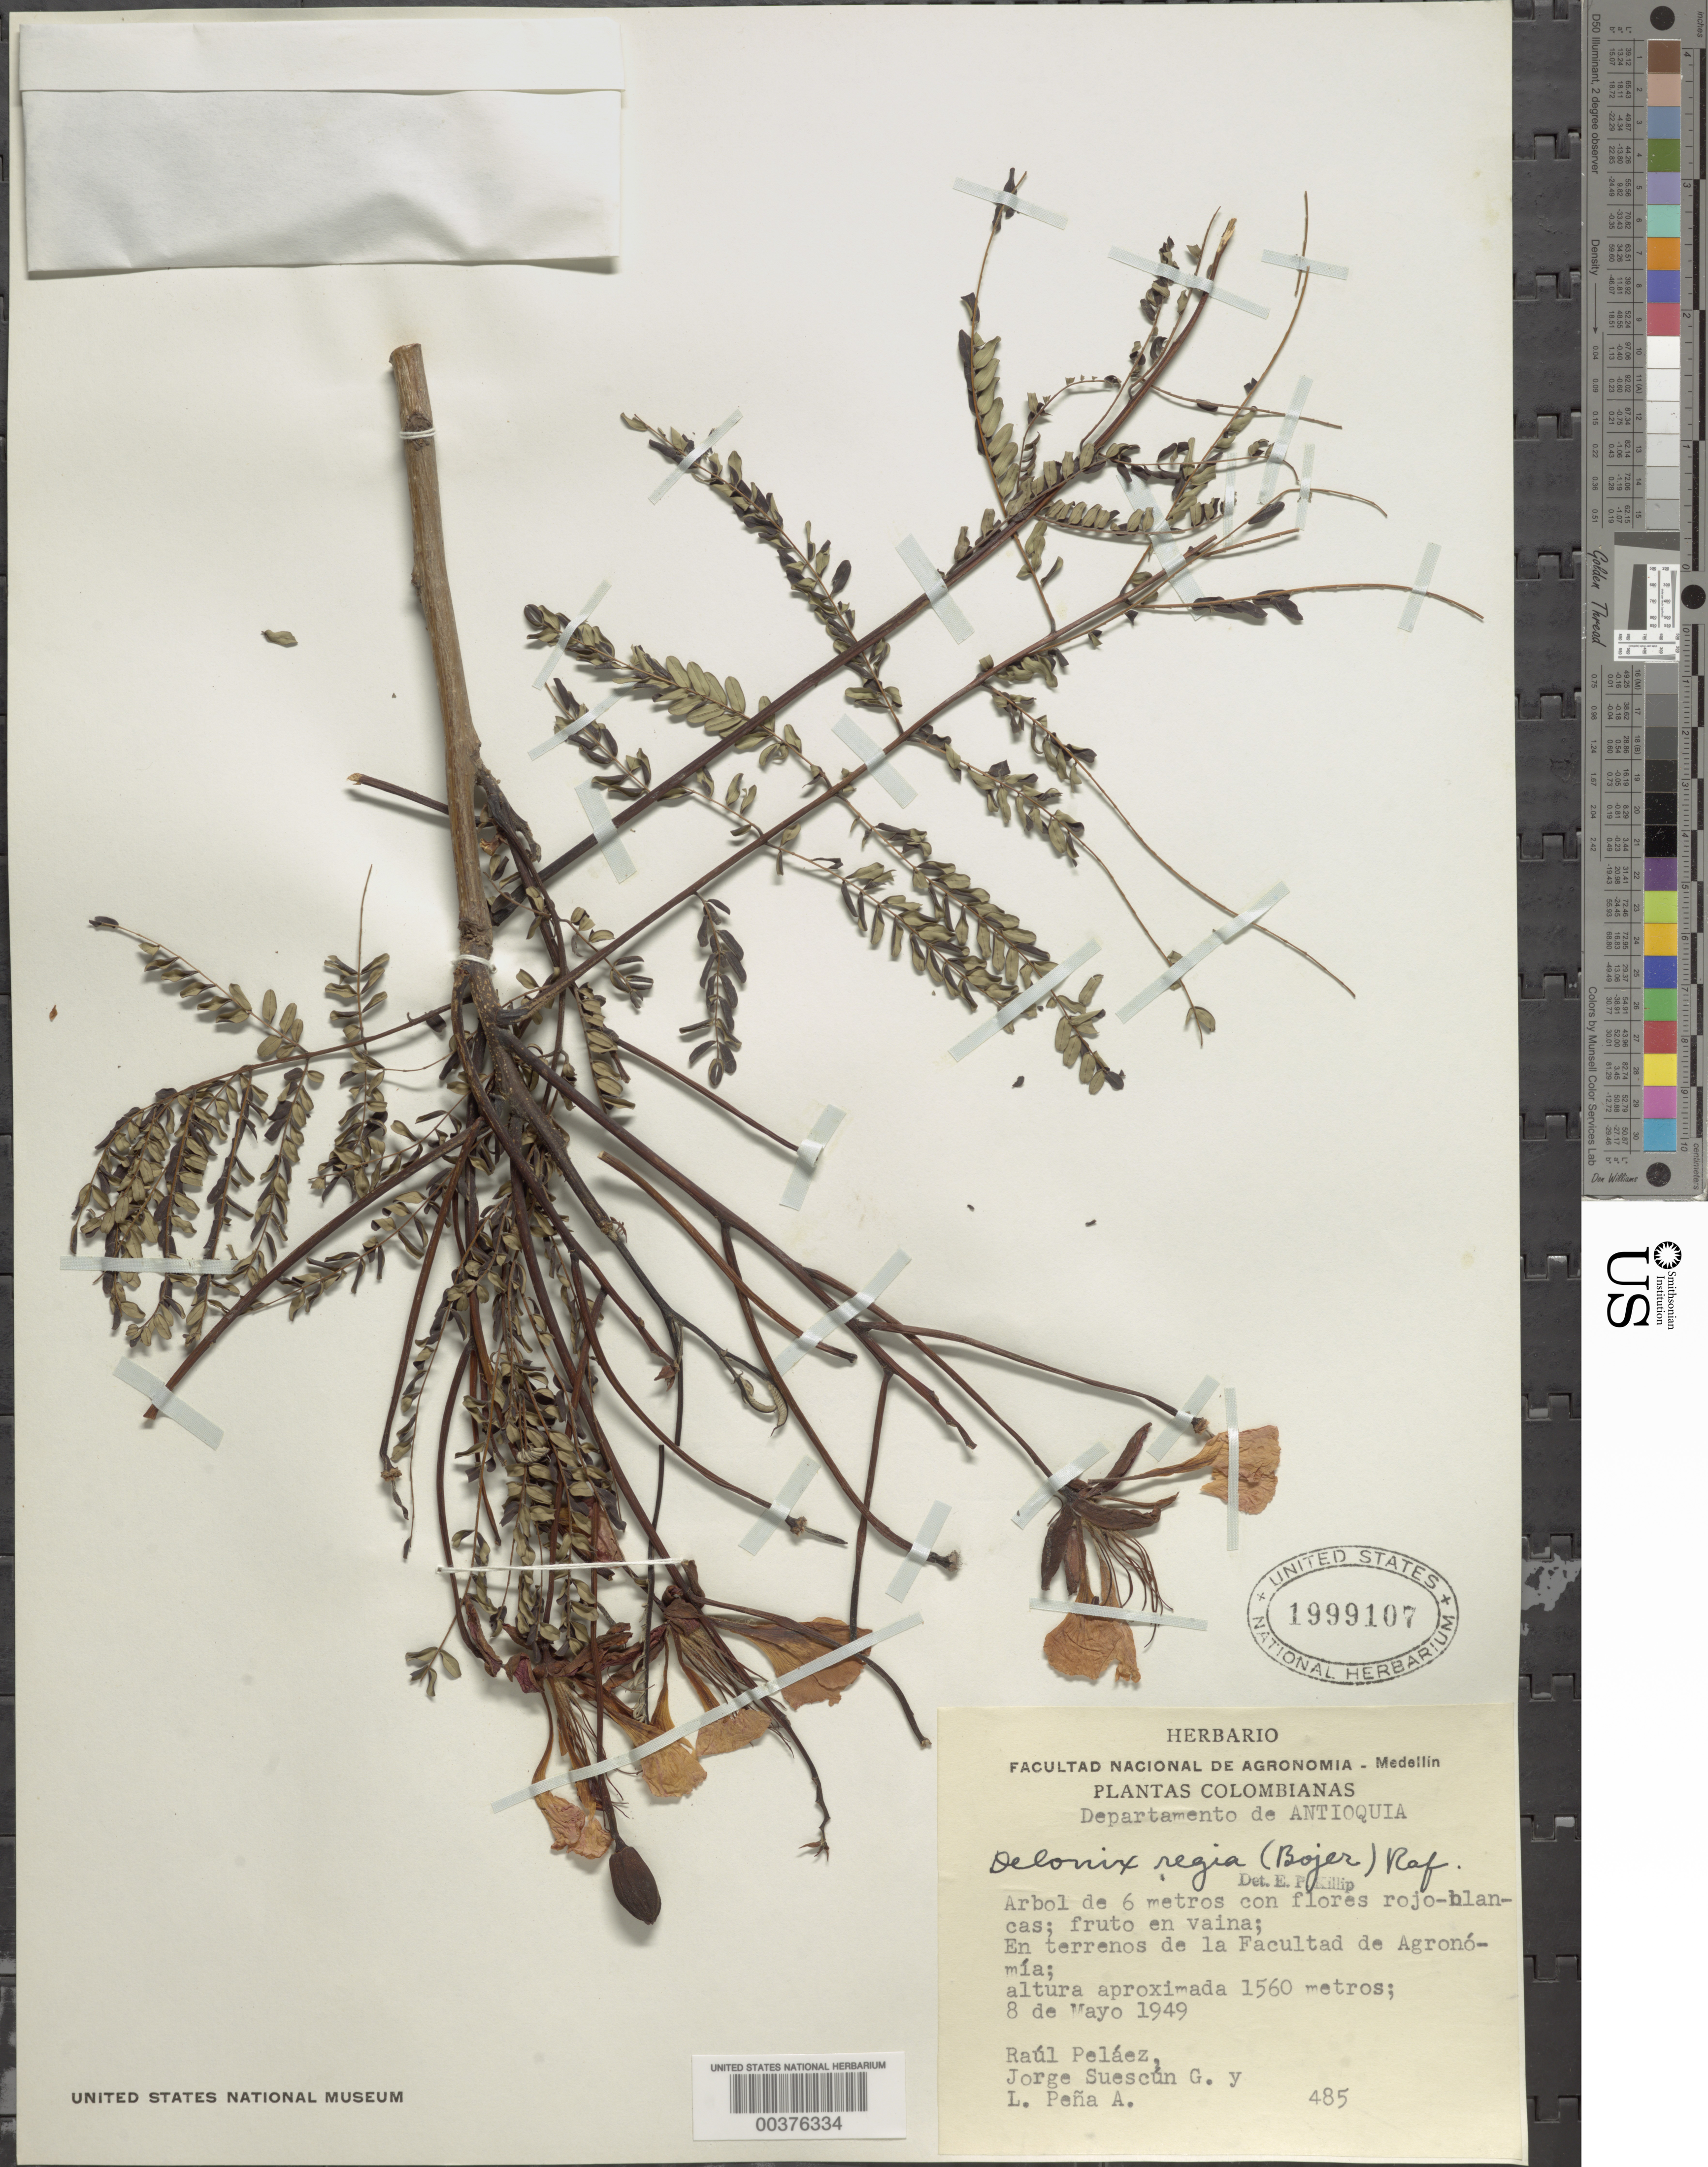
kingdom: Plantae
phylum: Tracheophyta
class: Magnoliopsida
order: Fabales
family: Fabaceae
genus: Delonix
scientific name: Delonix regia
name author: (Bojer ex Hook.) Raf.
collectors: R. Pelaez, J. Suescun G. & L. Pena A.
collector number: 485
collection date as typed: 08 May 1949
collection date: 1949-05-08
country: Colombia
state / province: Antioquia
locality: En terrenos de la facultad de agronomia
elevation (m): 1560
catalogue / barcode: US 1999107